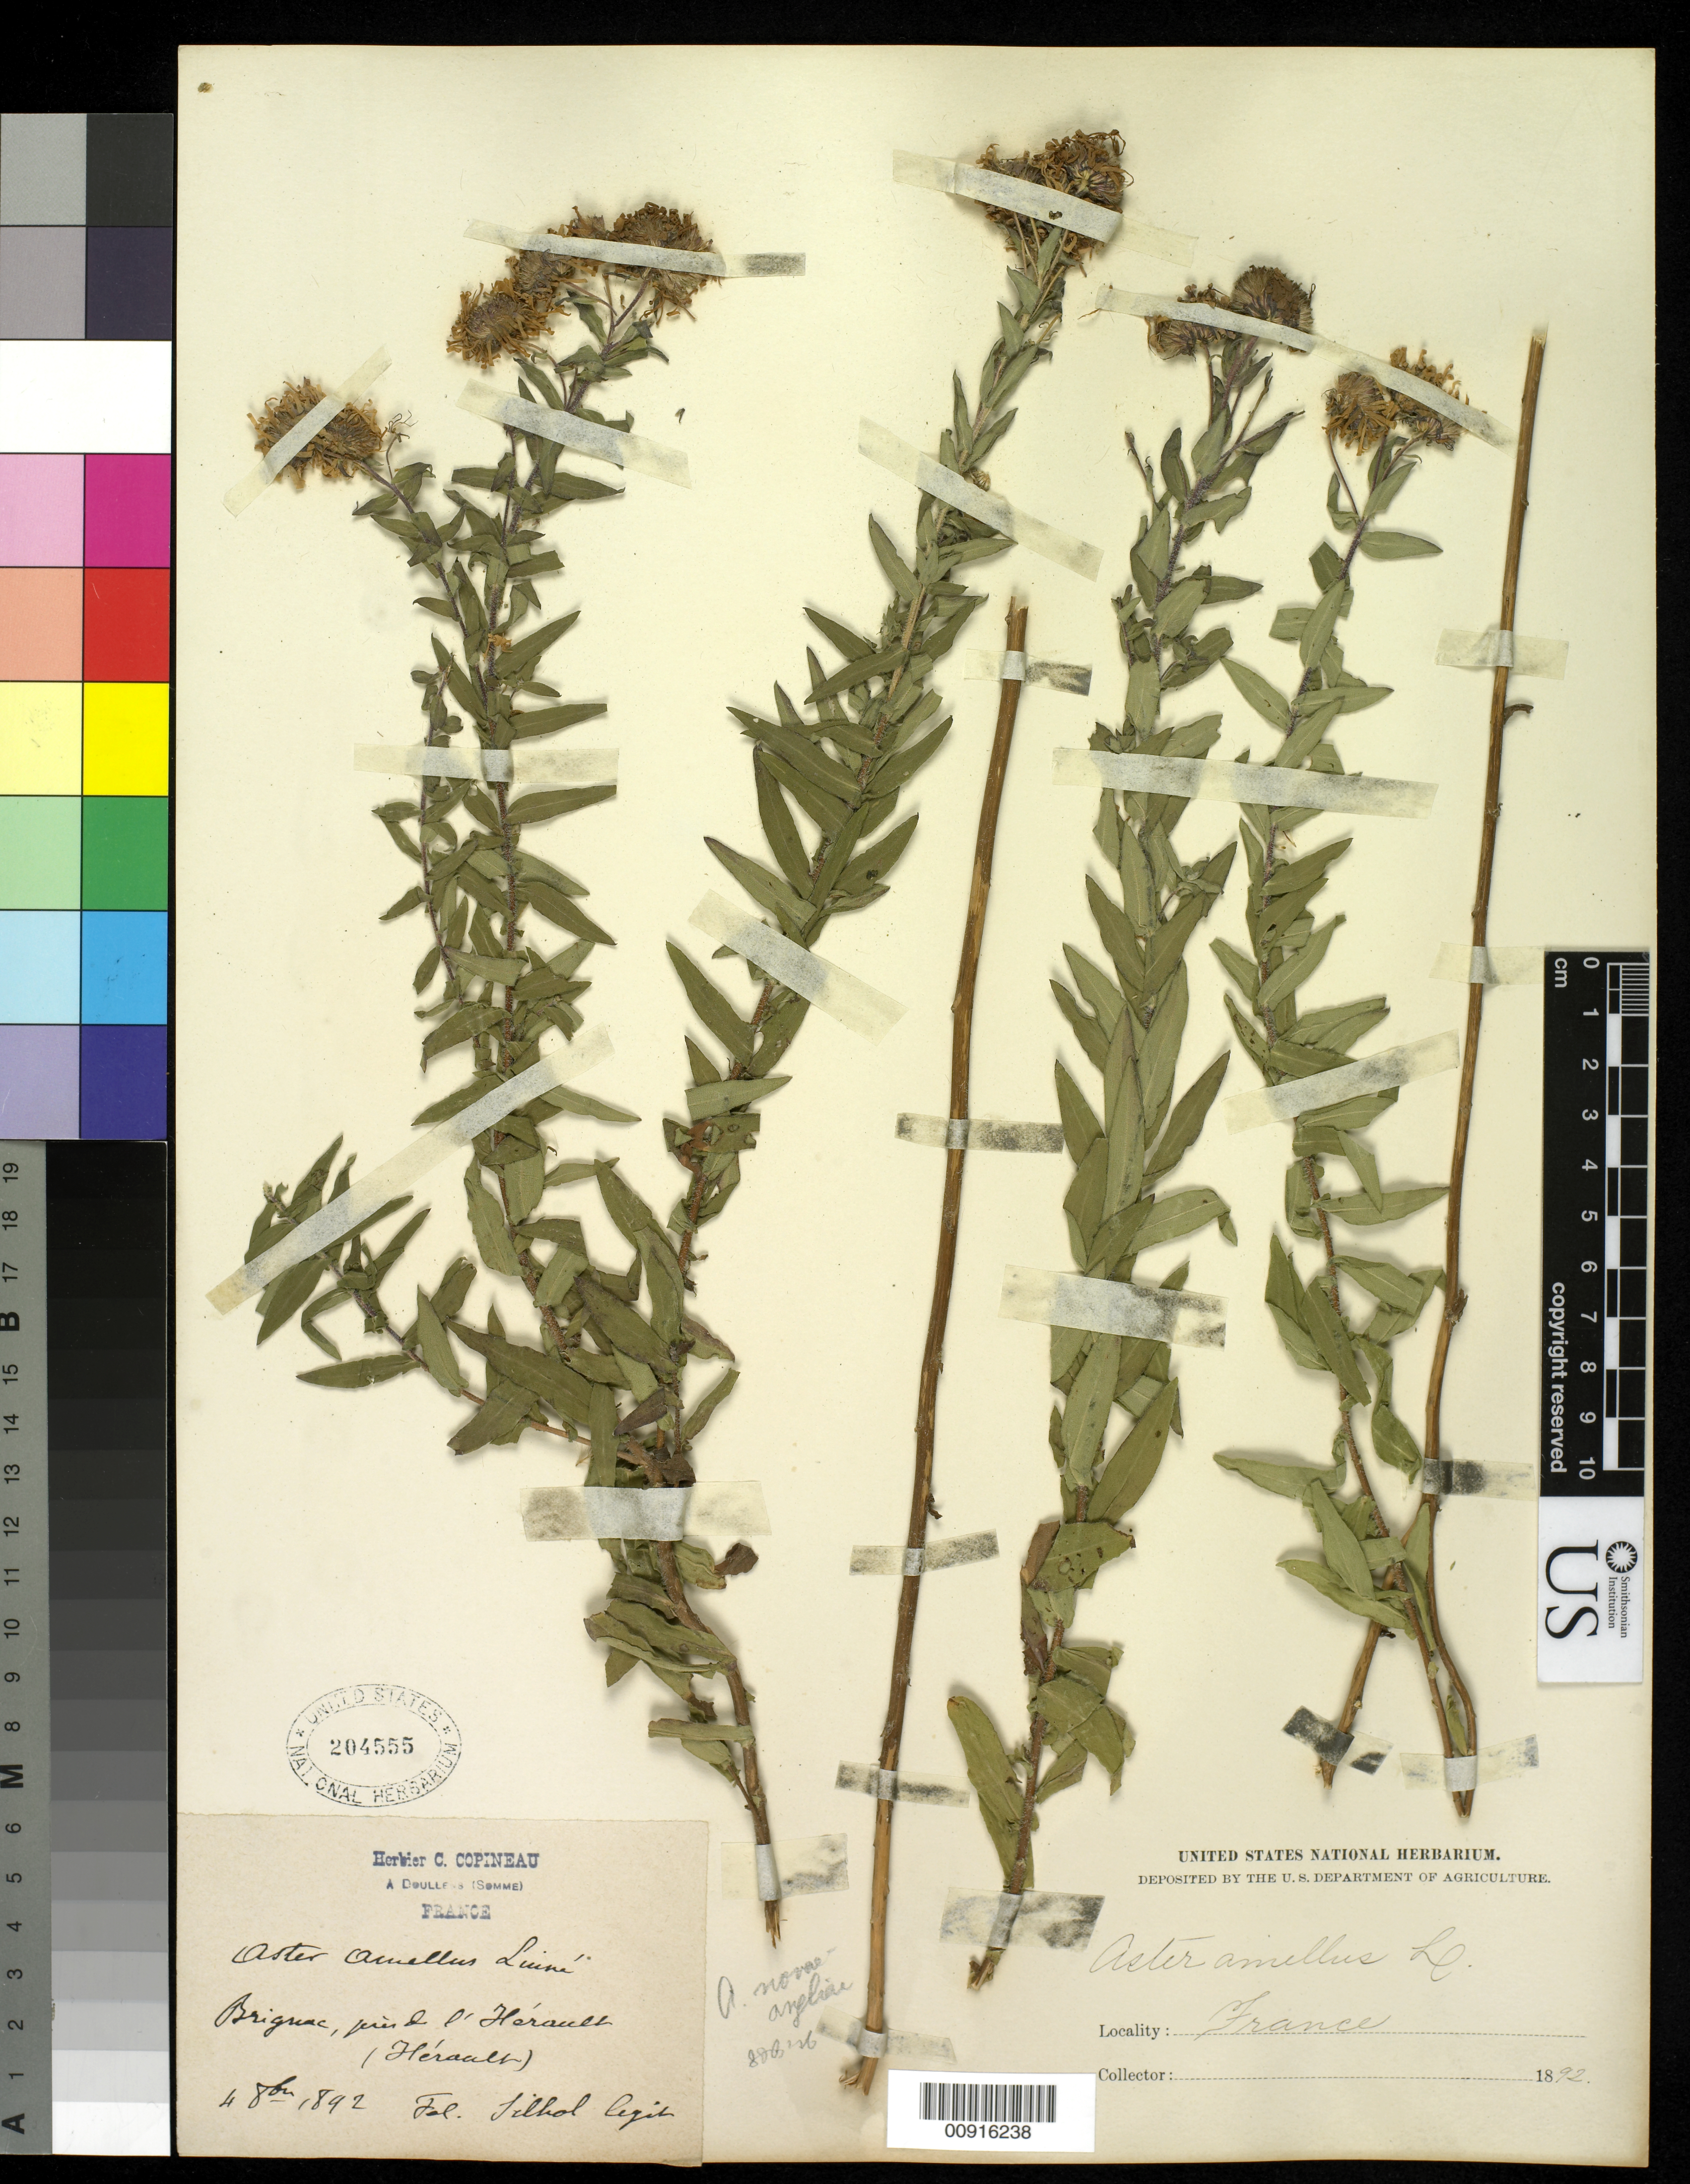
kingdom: Plantae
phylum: Tracheophyta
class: Magnoliopsida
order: Asterales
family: Asteraceae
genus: Aster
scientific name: Aster amellus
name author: L.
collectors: Tilhol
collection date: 1892-08-04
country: France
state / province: Occitanie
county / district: Hérault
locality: Brignac pied d Herault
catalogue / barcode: US 204555